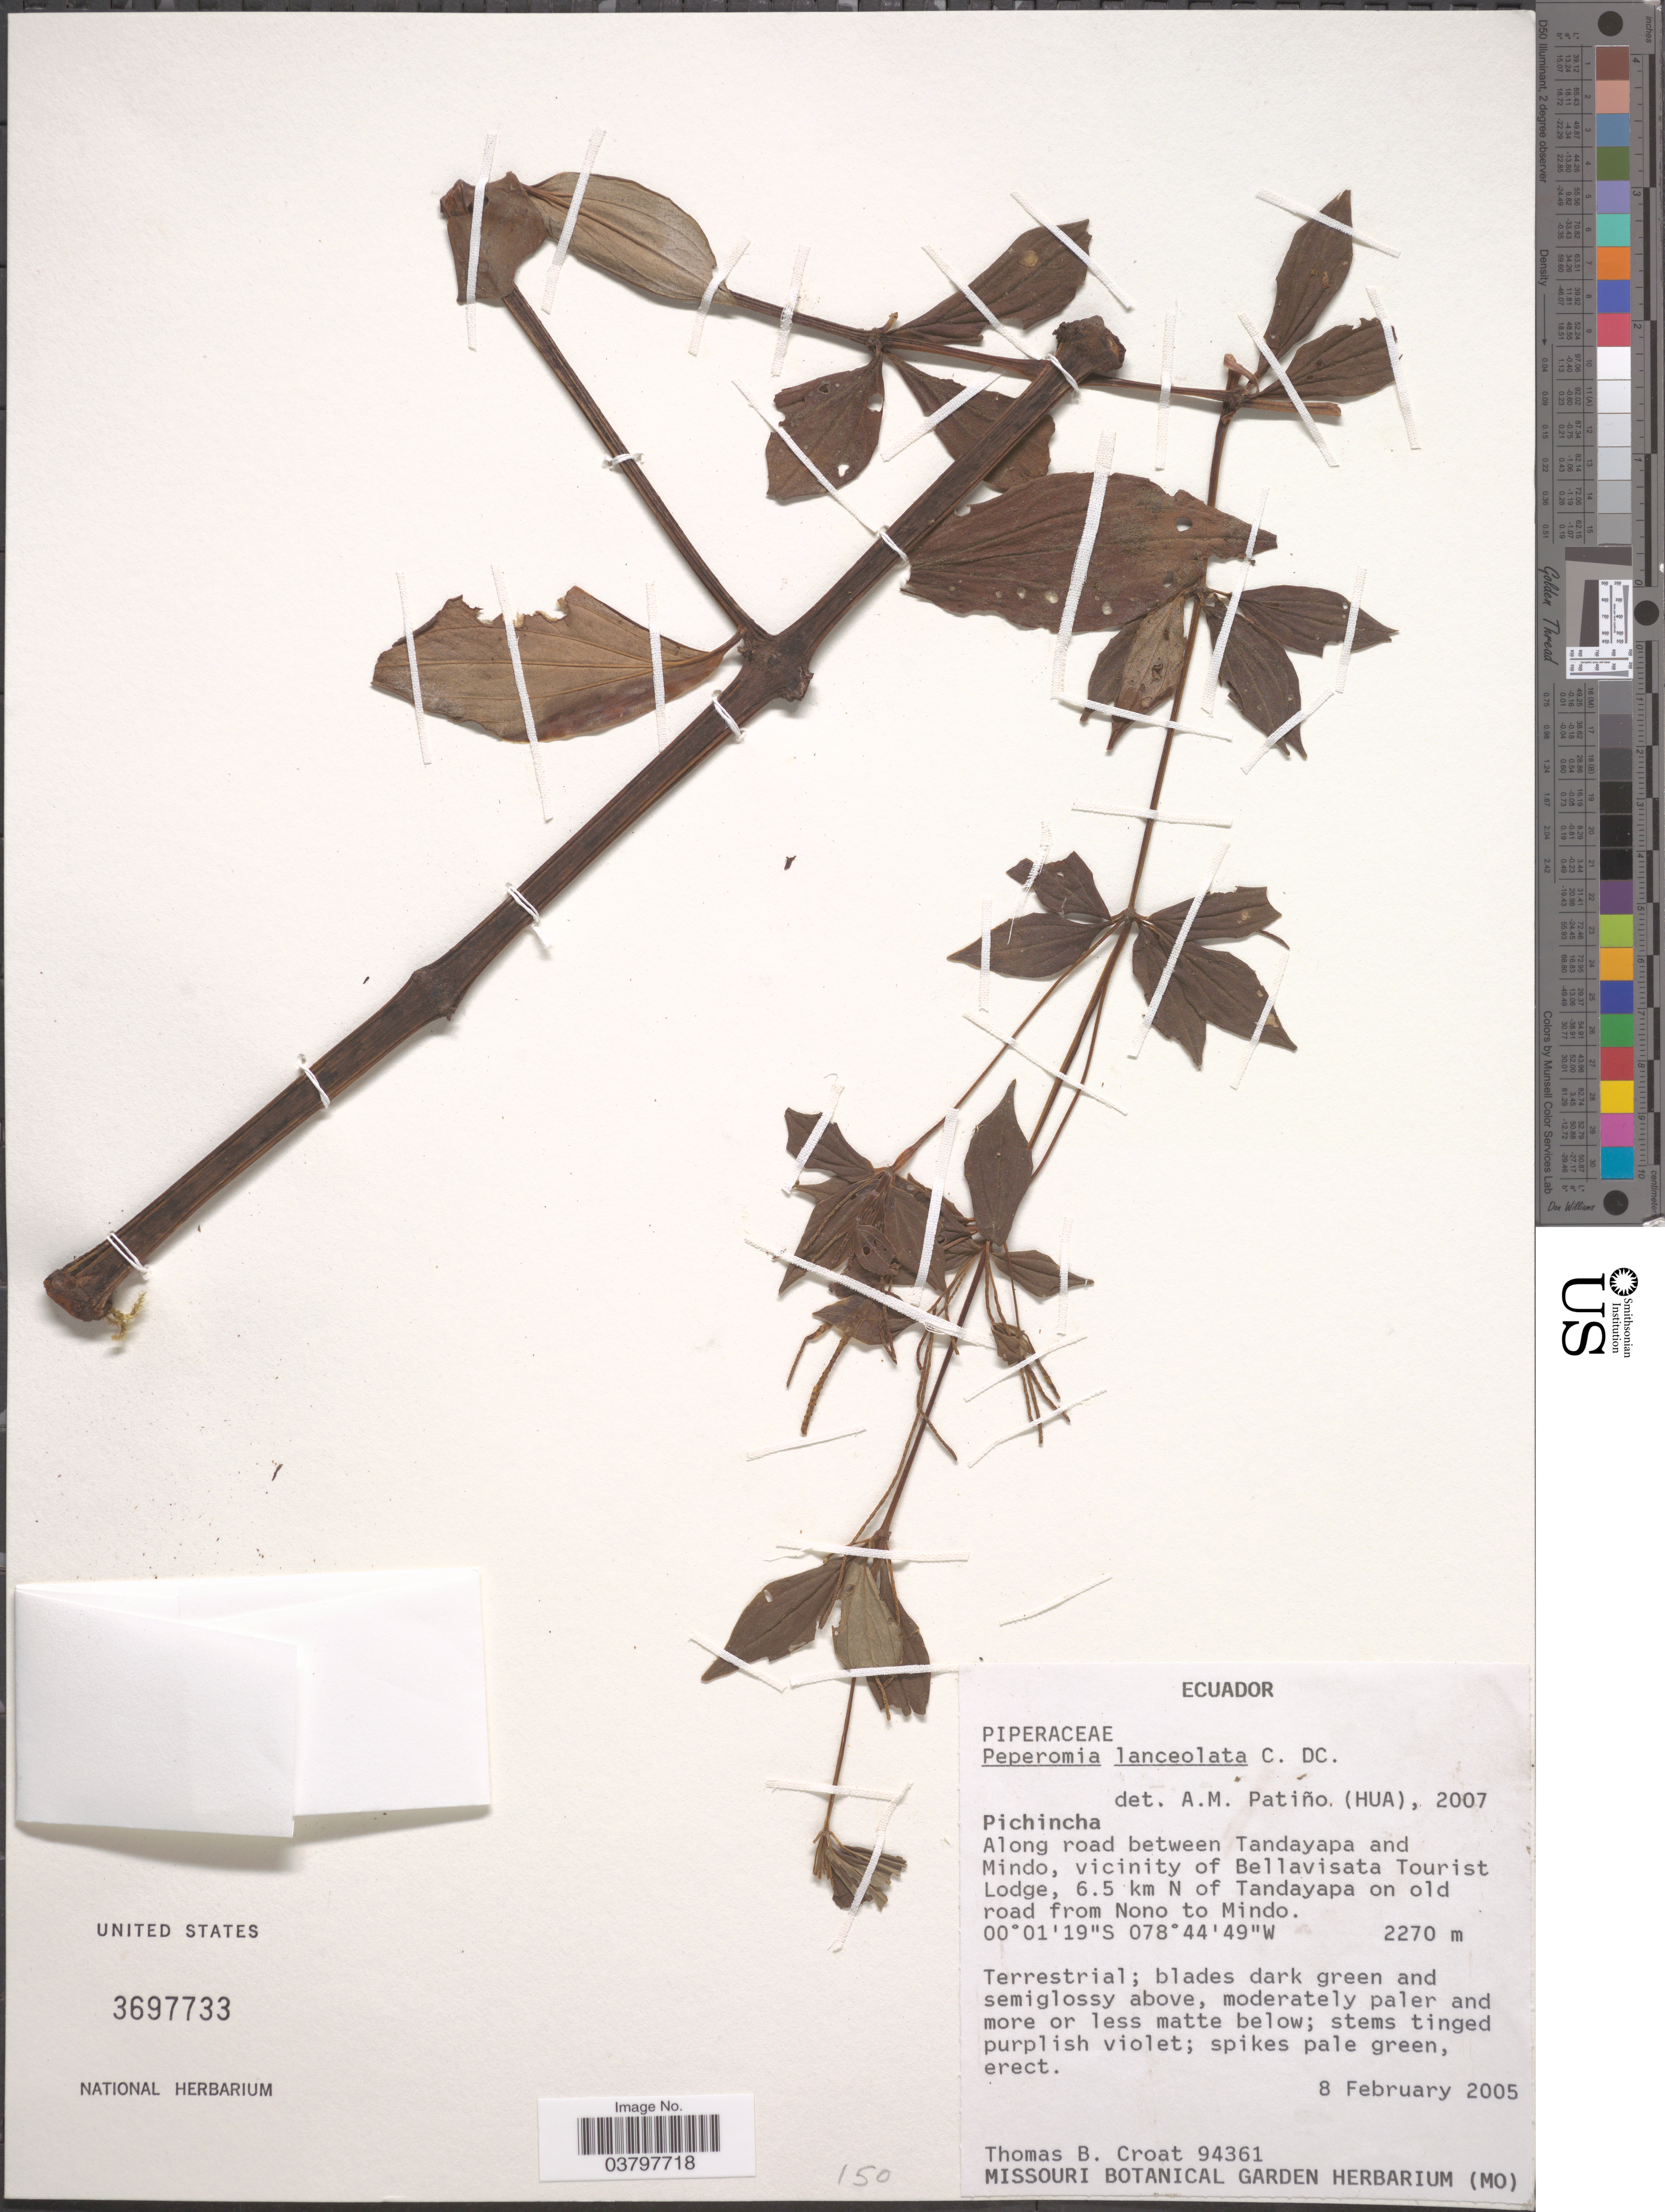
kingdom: Plantae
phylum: Tracheophyta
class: Magnoliopsida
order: Piperales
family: Piperaceae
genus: Peperomia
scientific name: Peperomia lanceolata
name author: C. DC.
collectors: T. B. Croat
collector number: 94361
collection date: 2005-02-08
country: Ecuador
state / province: Pichincha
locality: Along road between Tandayapa and Mindo, vicinity of Bellavisata Tourist Lodge, 6.5 km N of Tandayapa on old road from Nono to Mindo.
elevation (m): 2270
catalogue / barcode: US 3697733